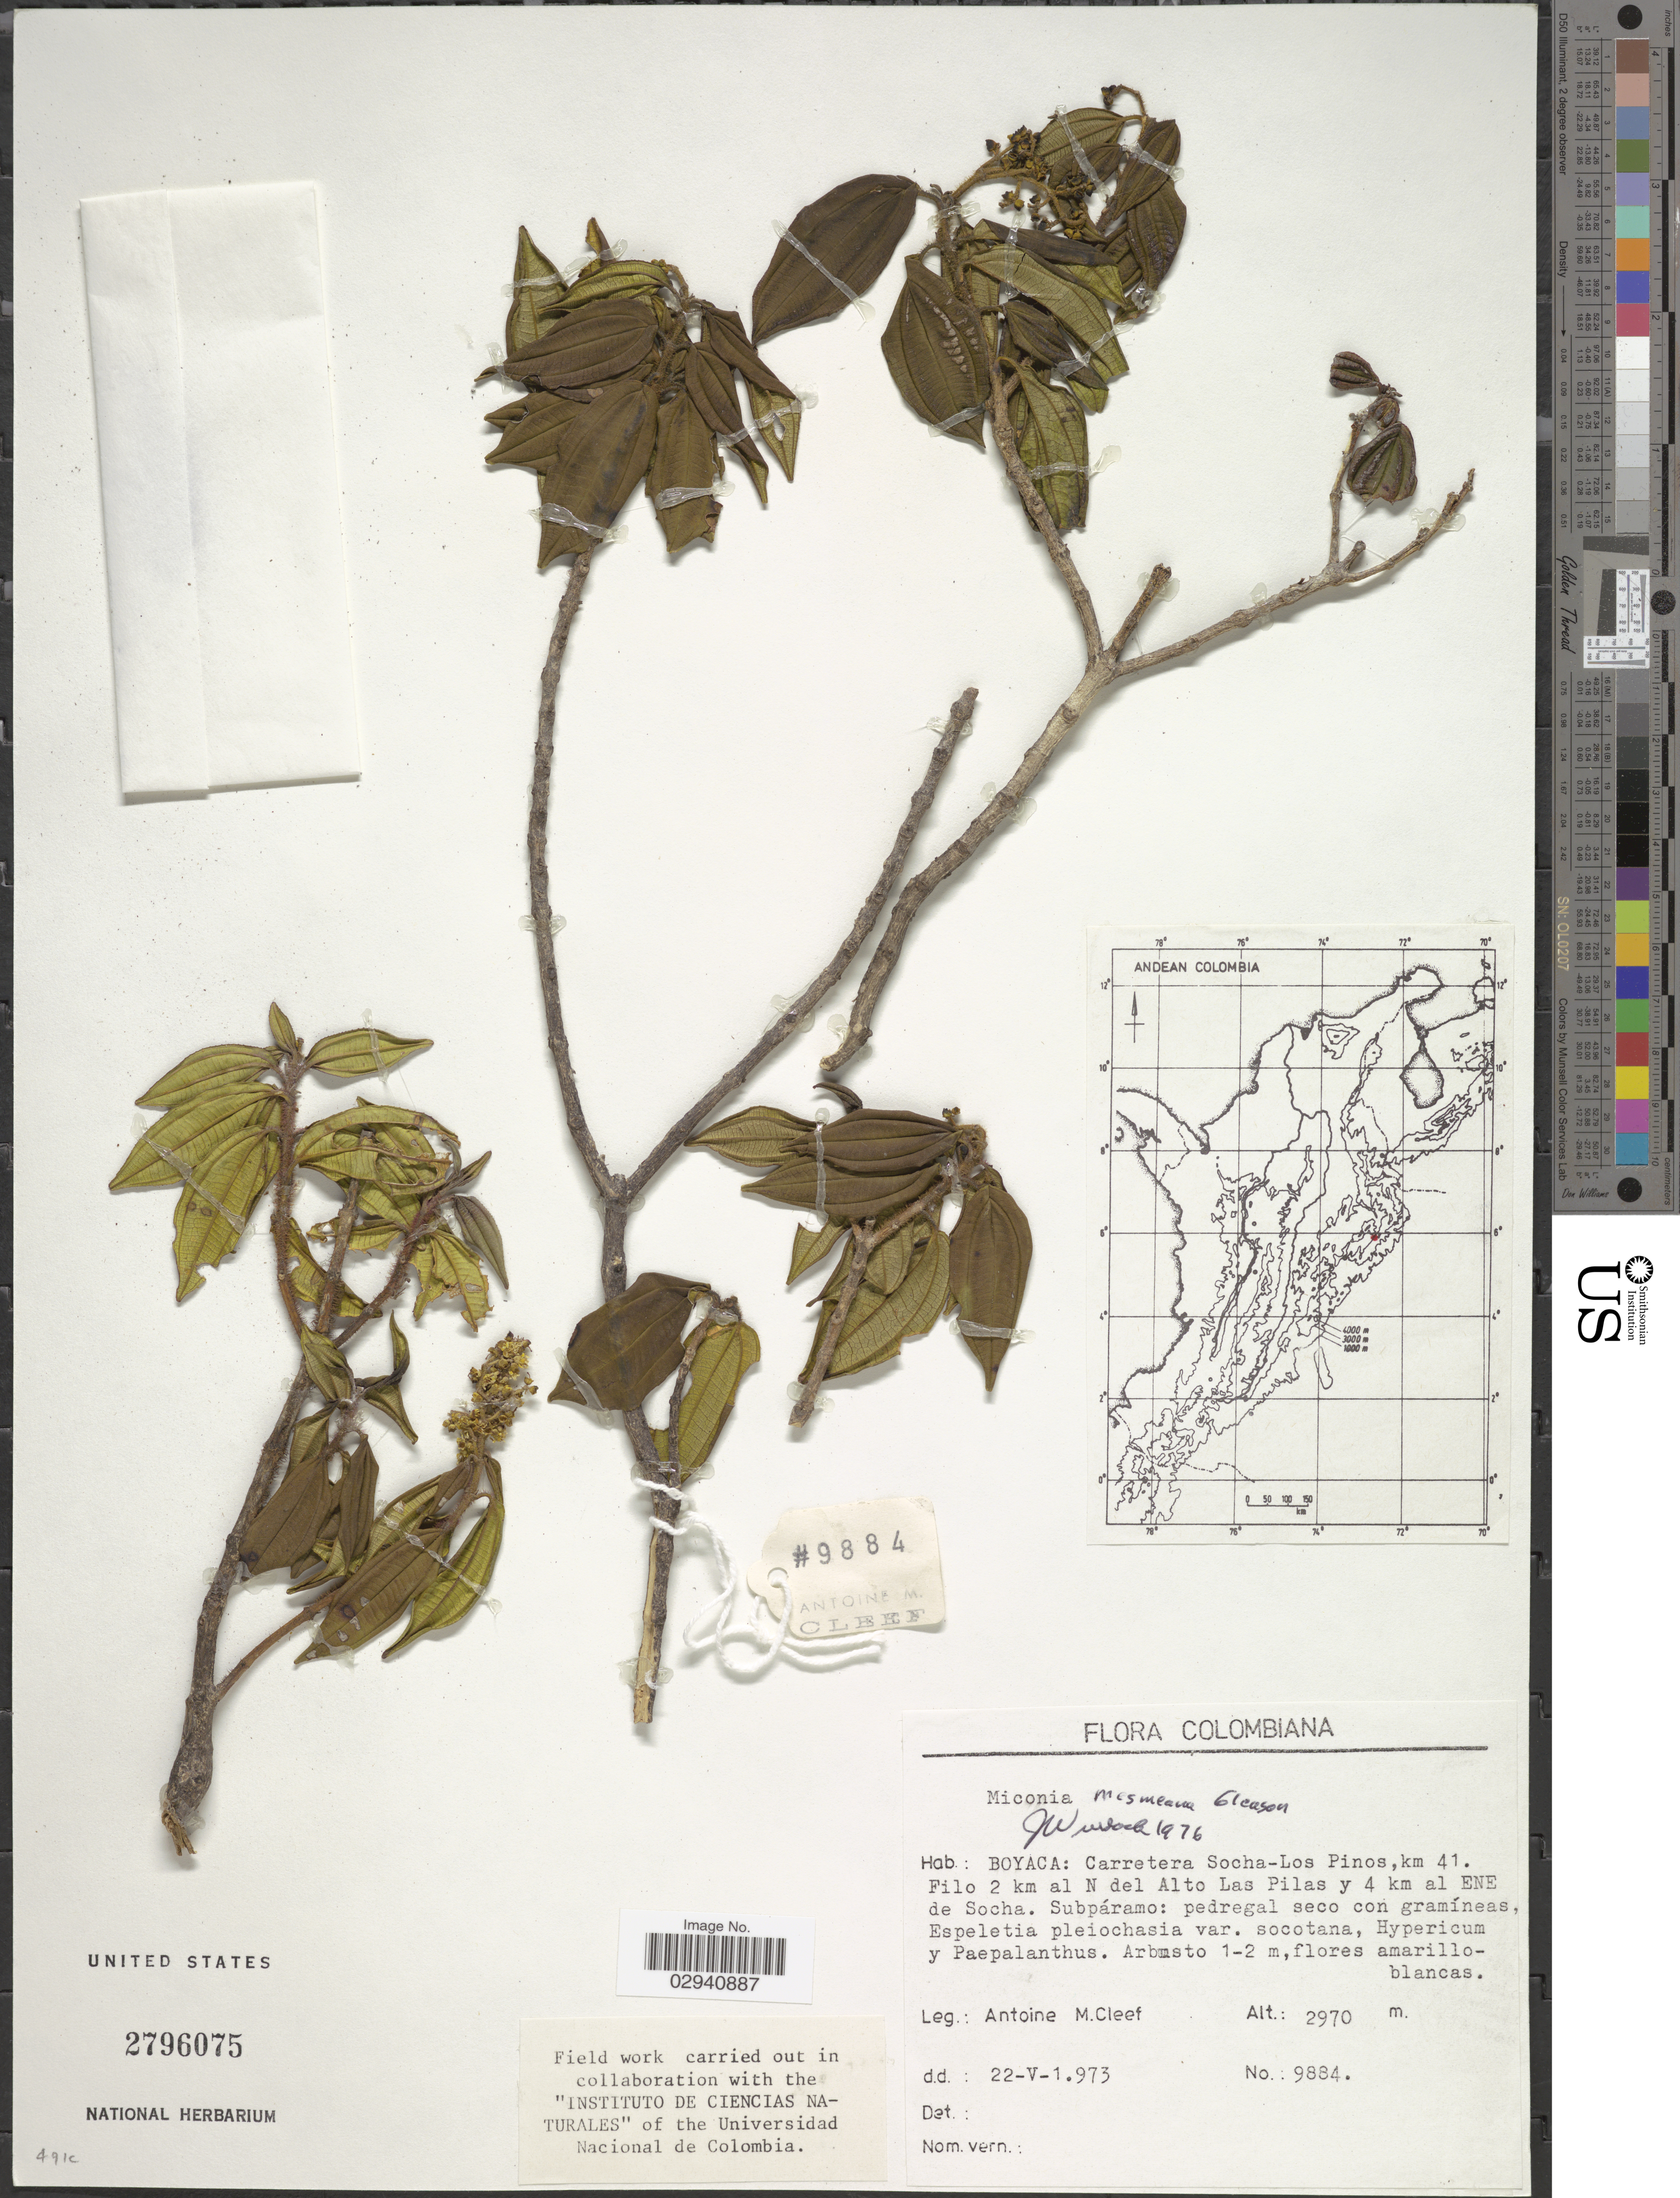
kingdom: Plantae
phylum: Tracheophyta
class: Magnoliopsida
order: Myrtales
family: Melastomataceae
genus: Miconia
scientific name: Miconia mesmeana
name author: Gleason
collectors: A. M. Cleef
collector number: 9884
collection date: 1973-05-22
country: Colombia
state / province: Boyacá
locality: Carretera Socha-Los Pinos, km 41. Filo 2 km al N del Alto Las Pilas y 4 km al ENE de Socha.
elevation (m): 2970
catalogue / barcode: US 2796075